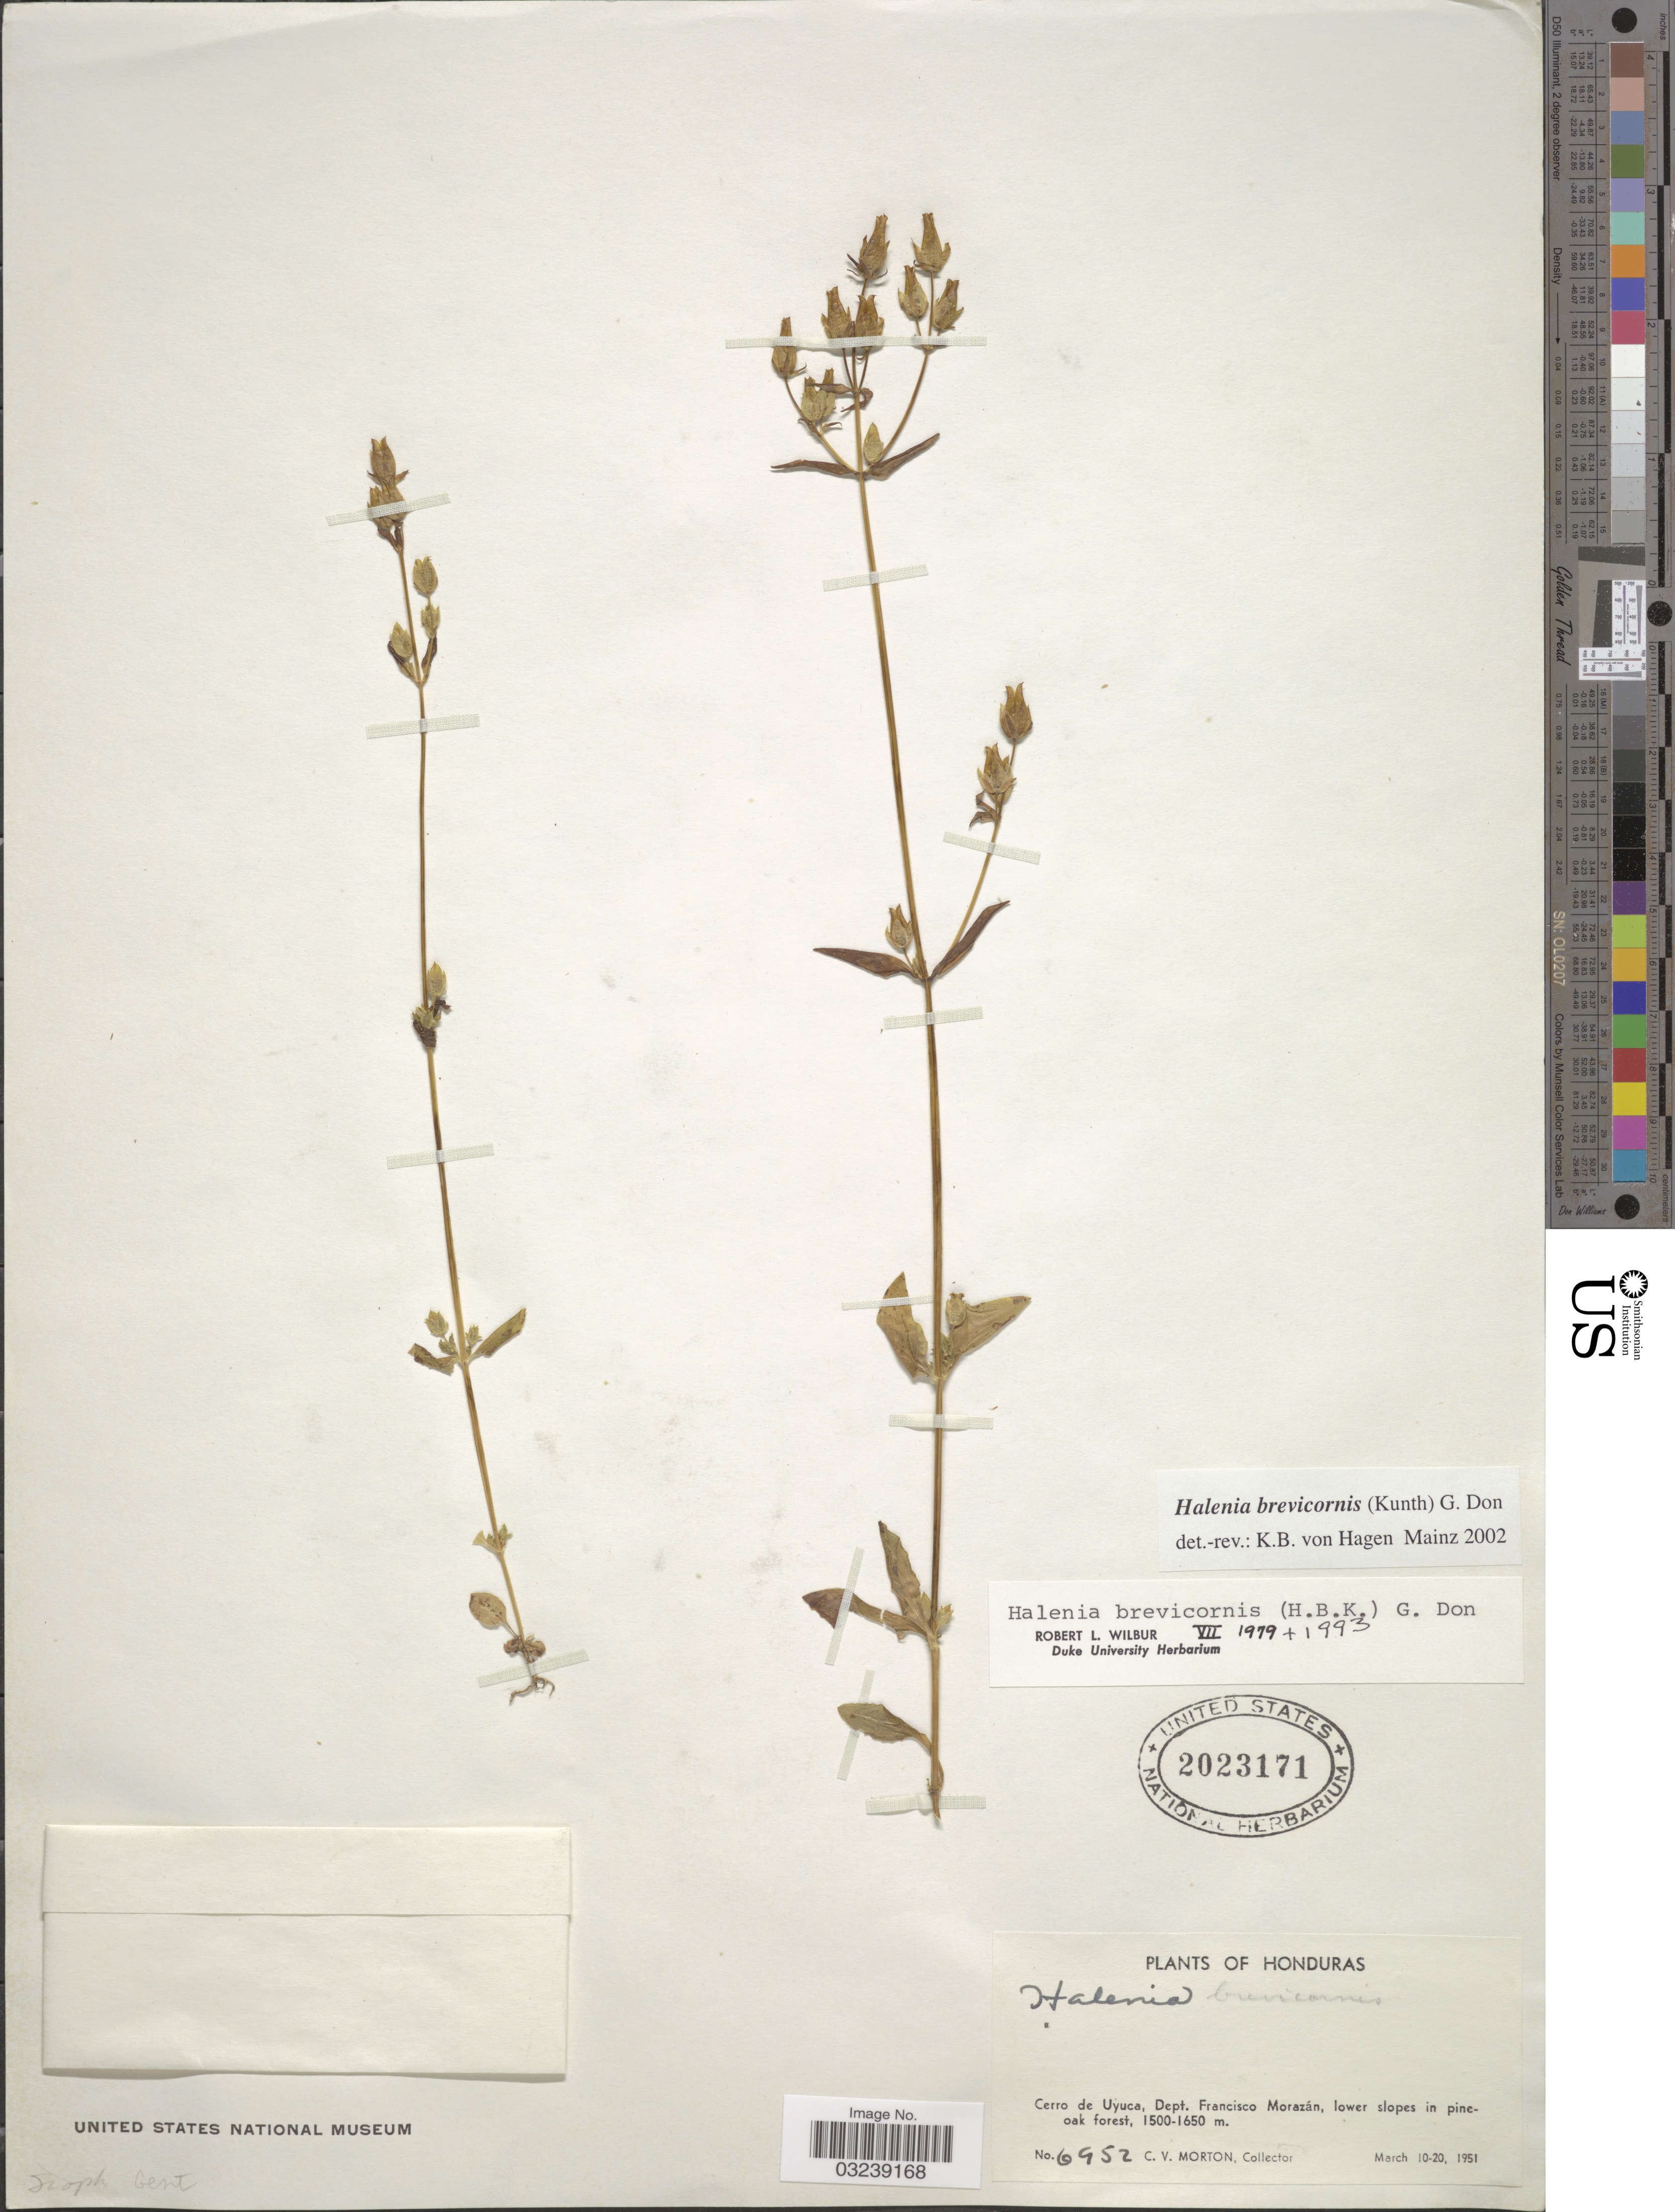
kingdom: Plantae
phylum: Tracheophyta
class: Magnoliopsida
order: Gentianales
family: Gentianaceae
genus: Halenia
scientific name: Halenia brevicornis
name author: (Kunth) G. Don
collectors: C. V. Morton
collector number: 6952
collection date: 1951-03-10/1951-03-20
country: Honduras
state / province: Fco. Morazán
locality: Cerro de Uyuca, Dept. Francisco Morazán.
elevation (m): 1500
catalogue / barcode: US 2023171